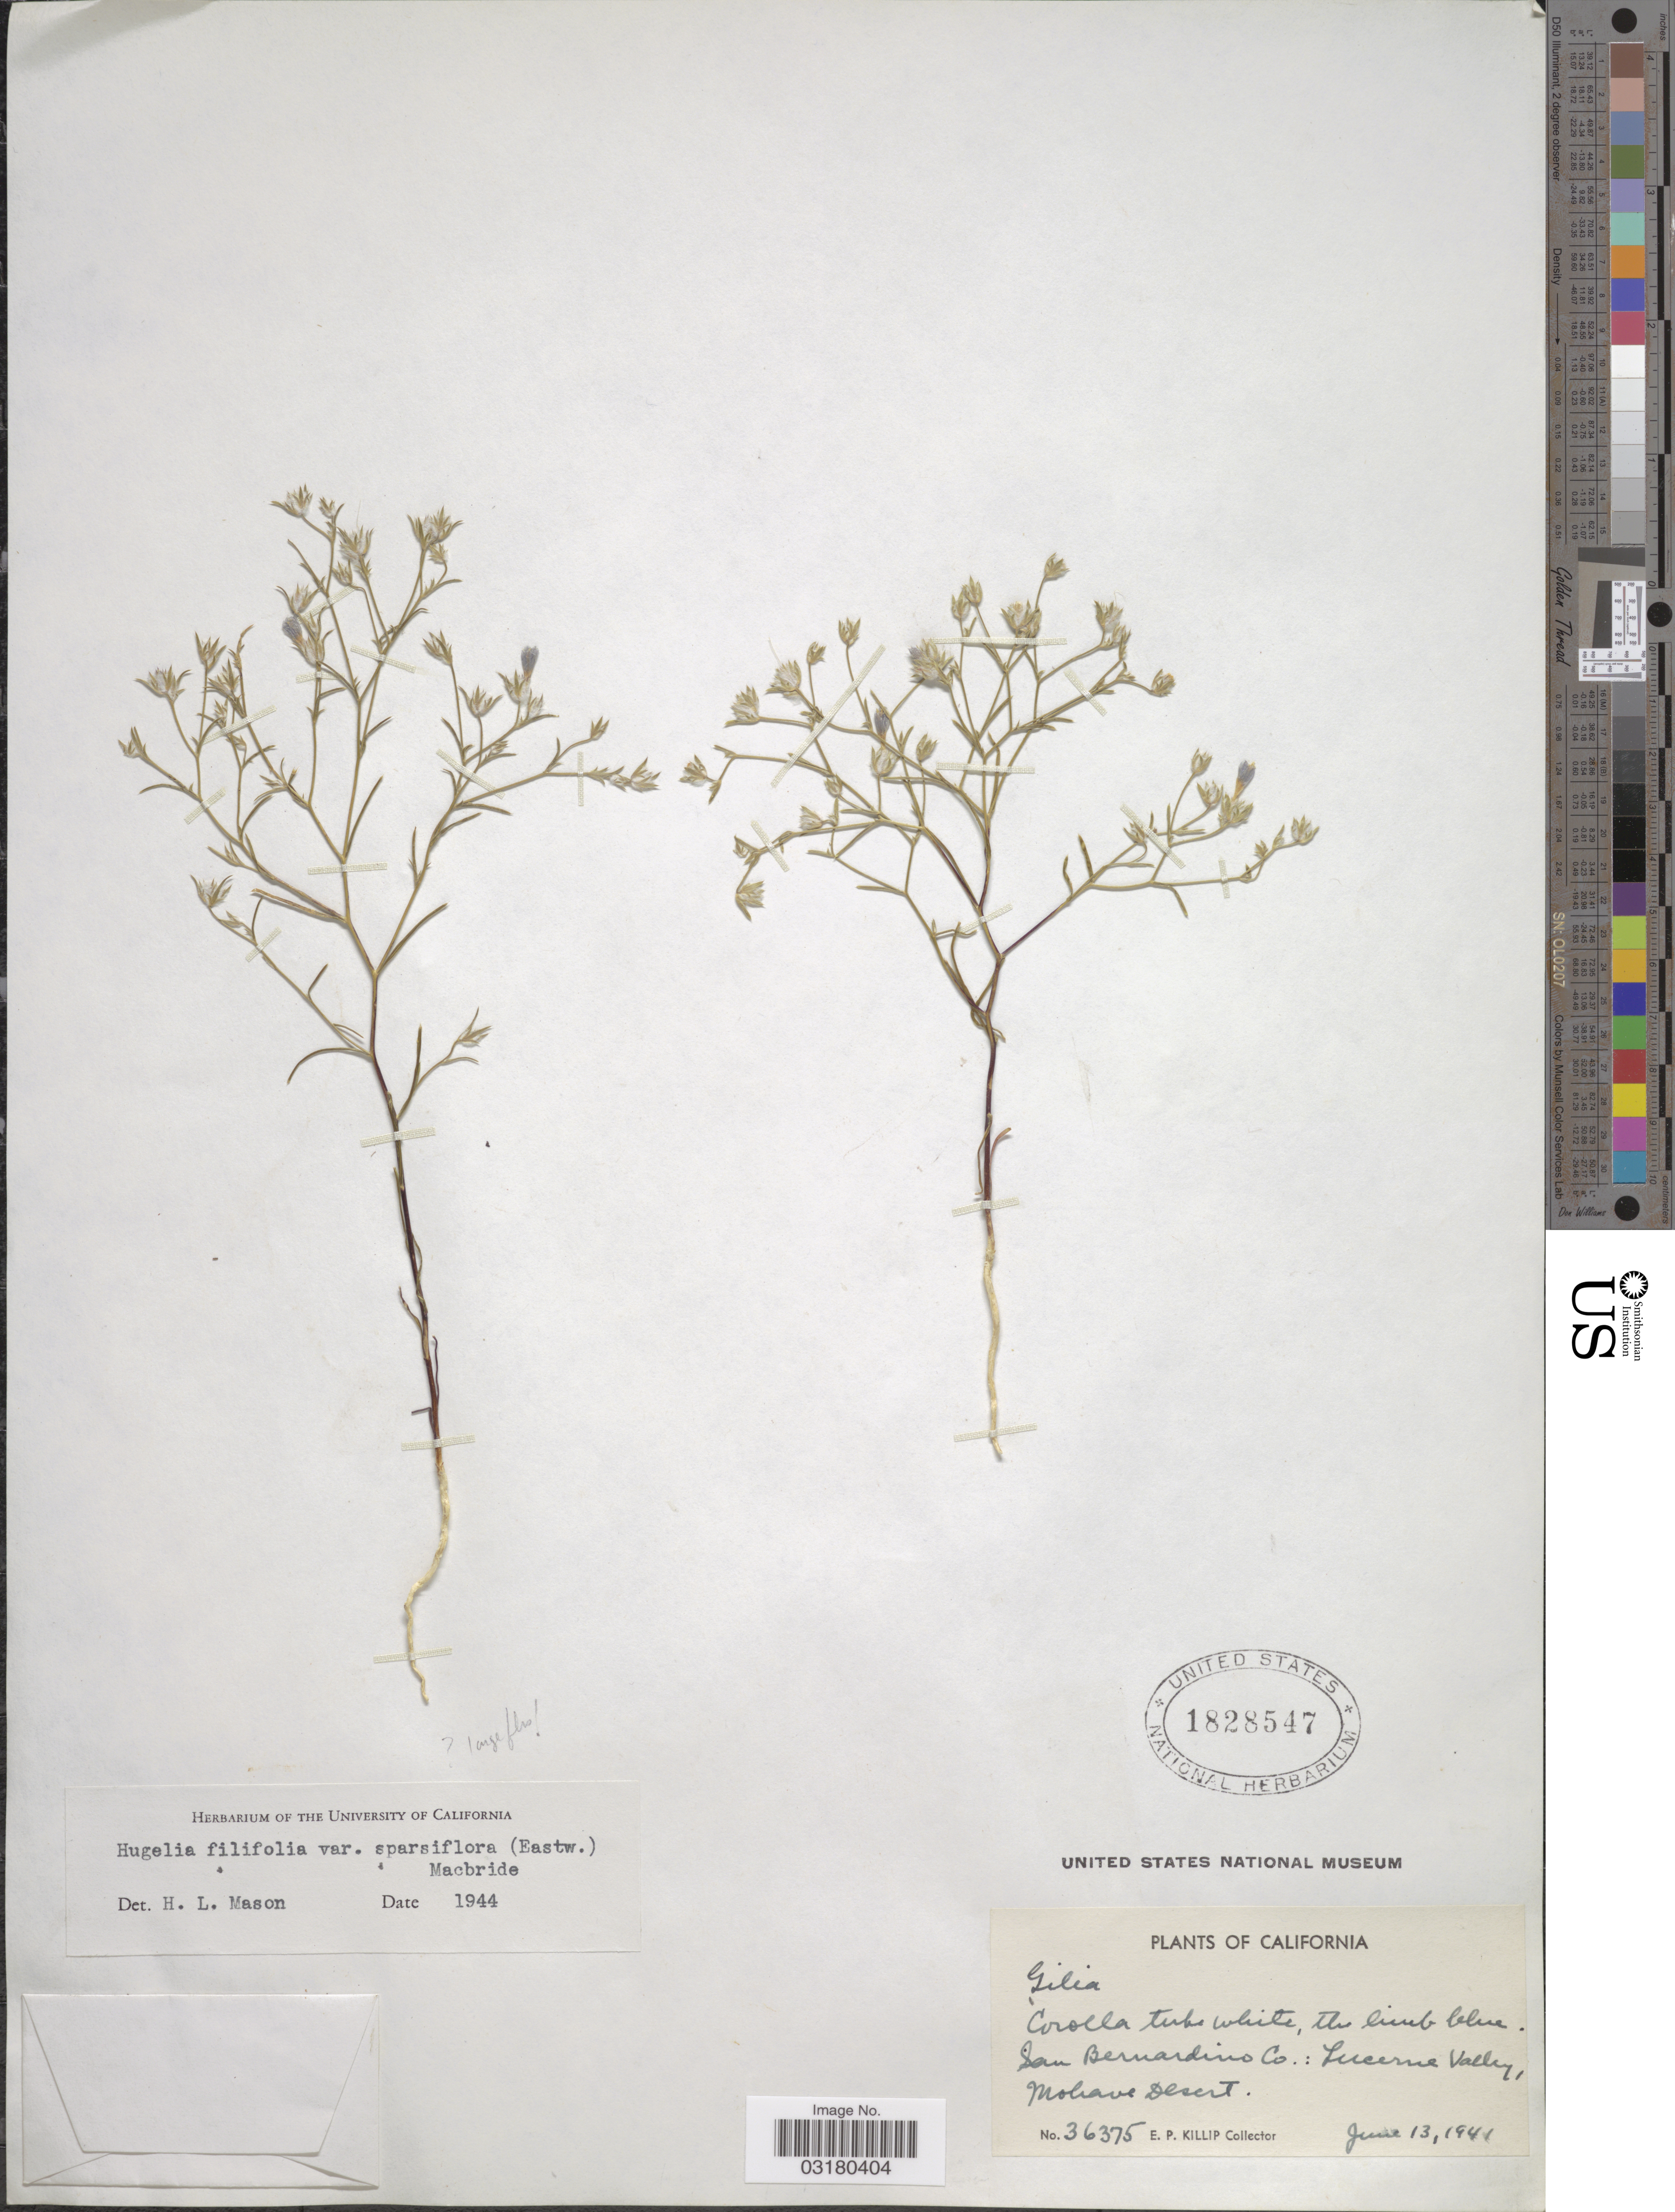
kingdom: Plantae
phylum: Tracheophyta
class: Magnoliopsida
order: Ericales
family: Polemoniaceae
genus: Eriastrum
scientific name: Eriastrum sparsiflorum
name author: (Eastw.) H. Mason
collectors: E. P. Killip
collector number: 36375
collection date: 1941-06-13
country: United States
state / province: California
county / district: San Bernardino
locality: San Bernardino Co.: Lucerne Valley, Mohave Desert.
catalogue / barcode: US 1828547